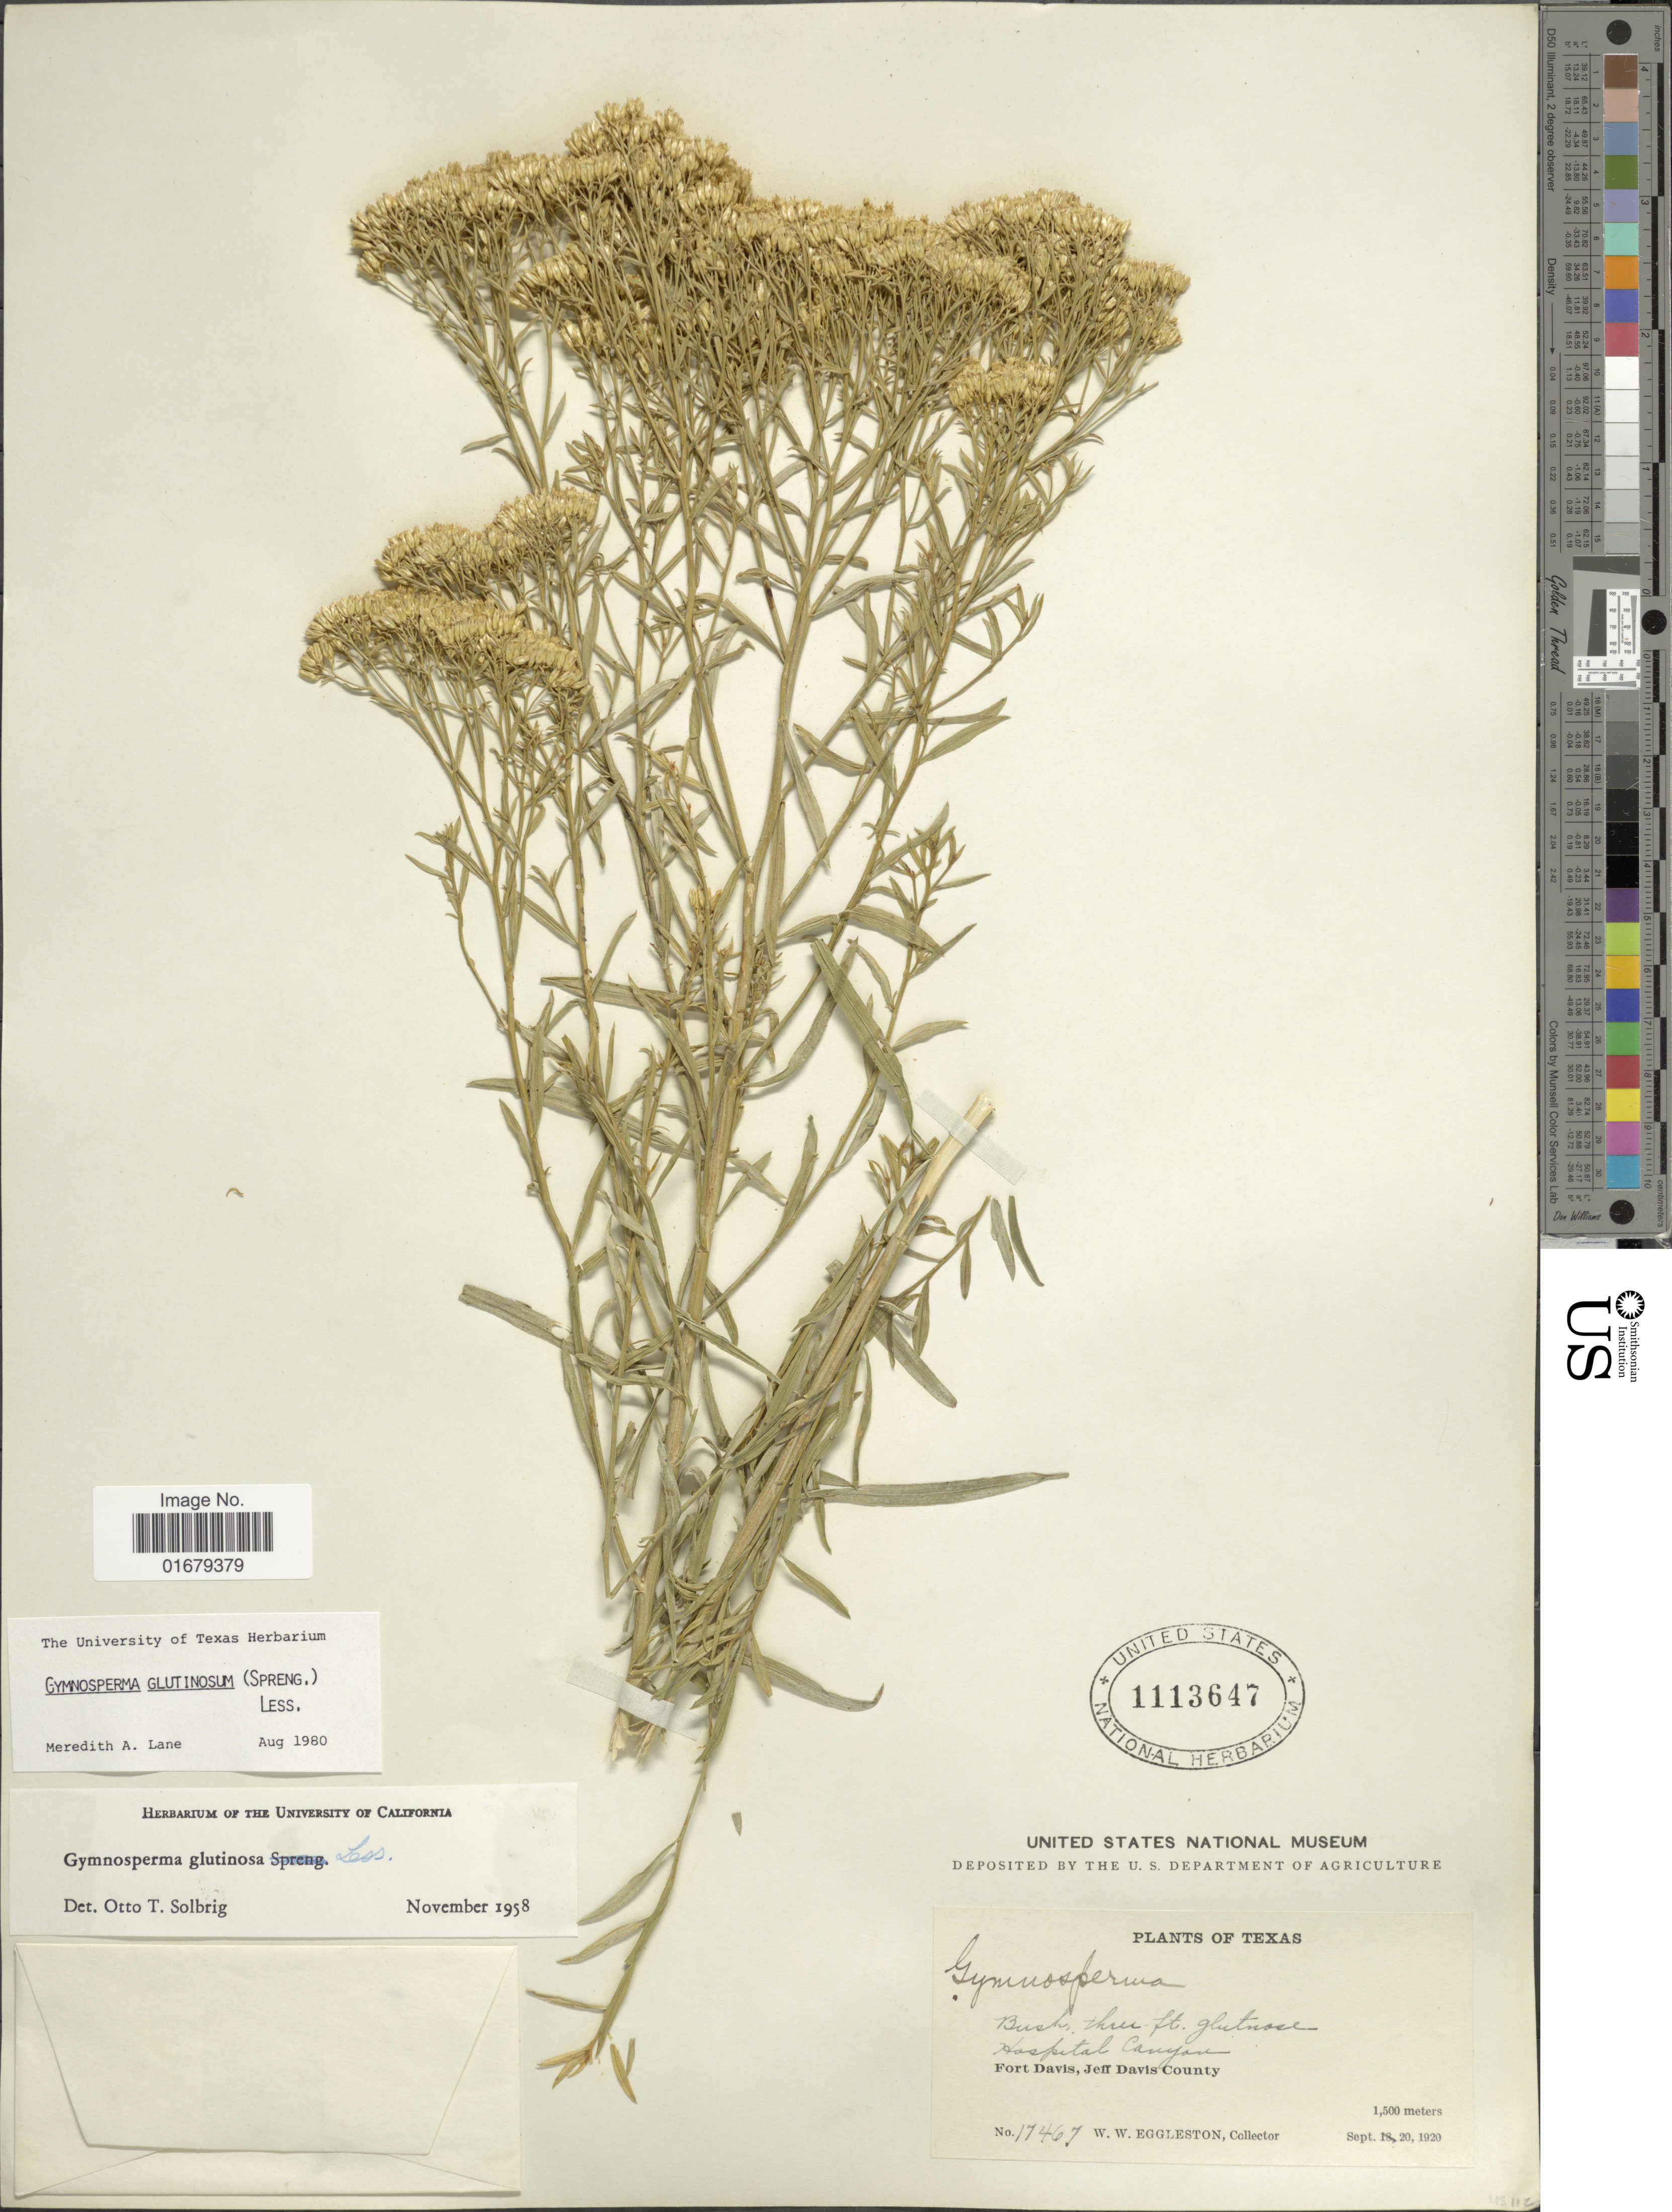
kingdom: Plantae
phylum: Tracheophyta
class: Magnoliopsida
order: Asterales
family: Asteraceae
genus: Gymnosperma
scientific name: Gymnosperma glutinosum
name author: (Spreng.) Less.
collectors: W. W. Eggleston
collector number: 14767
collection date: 1920-09-20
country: United States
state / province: Texas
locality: Hospital Canyon, Fort Davis, Jeff Davis County.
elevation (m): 1500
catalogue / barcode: US 1113647